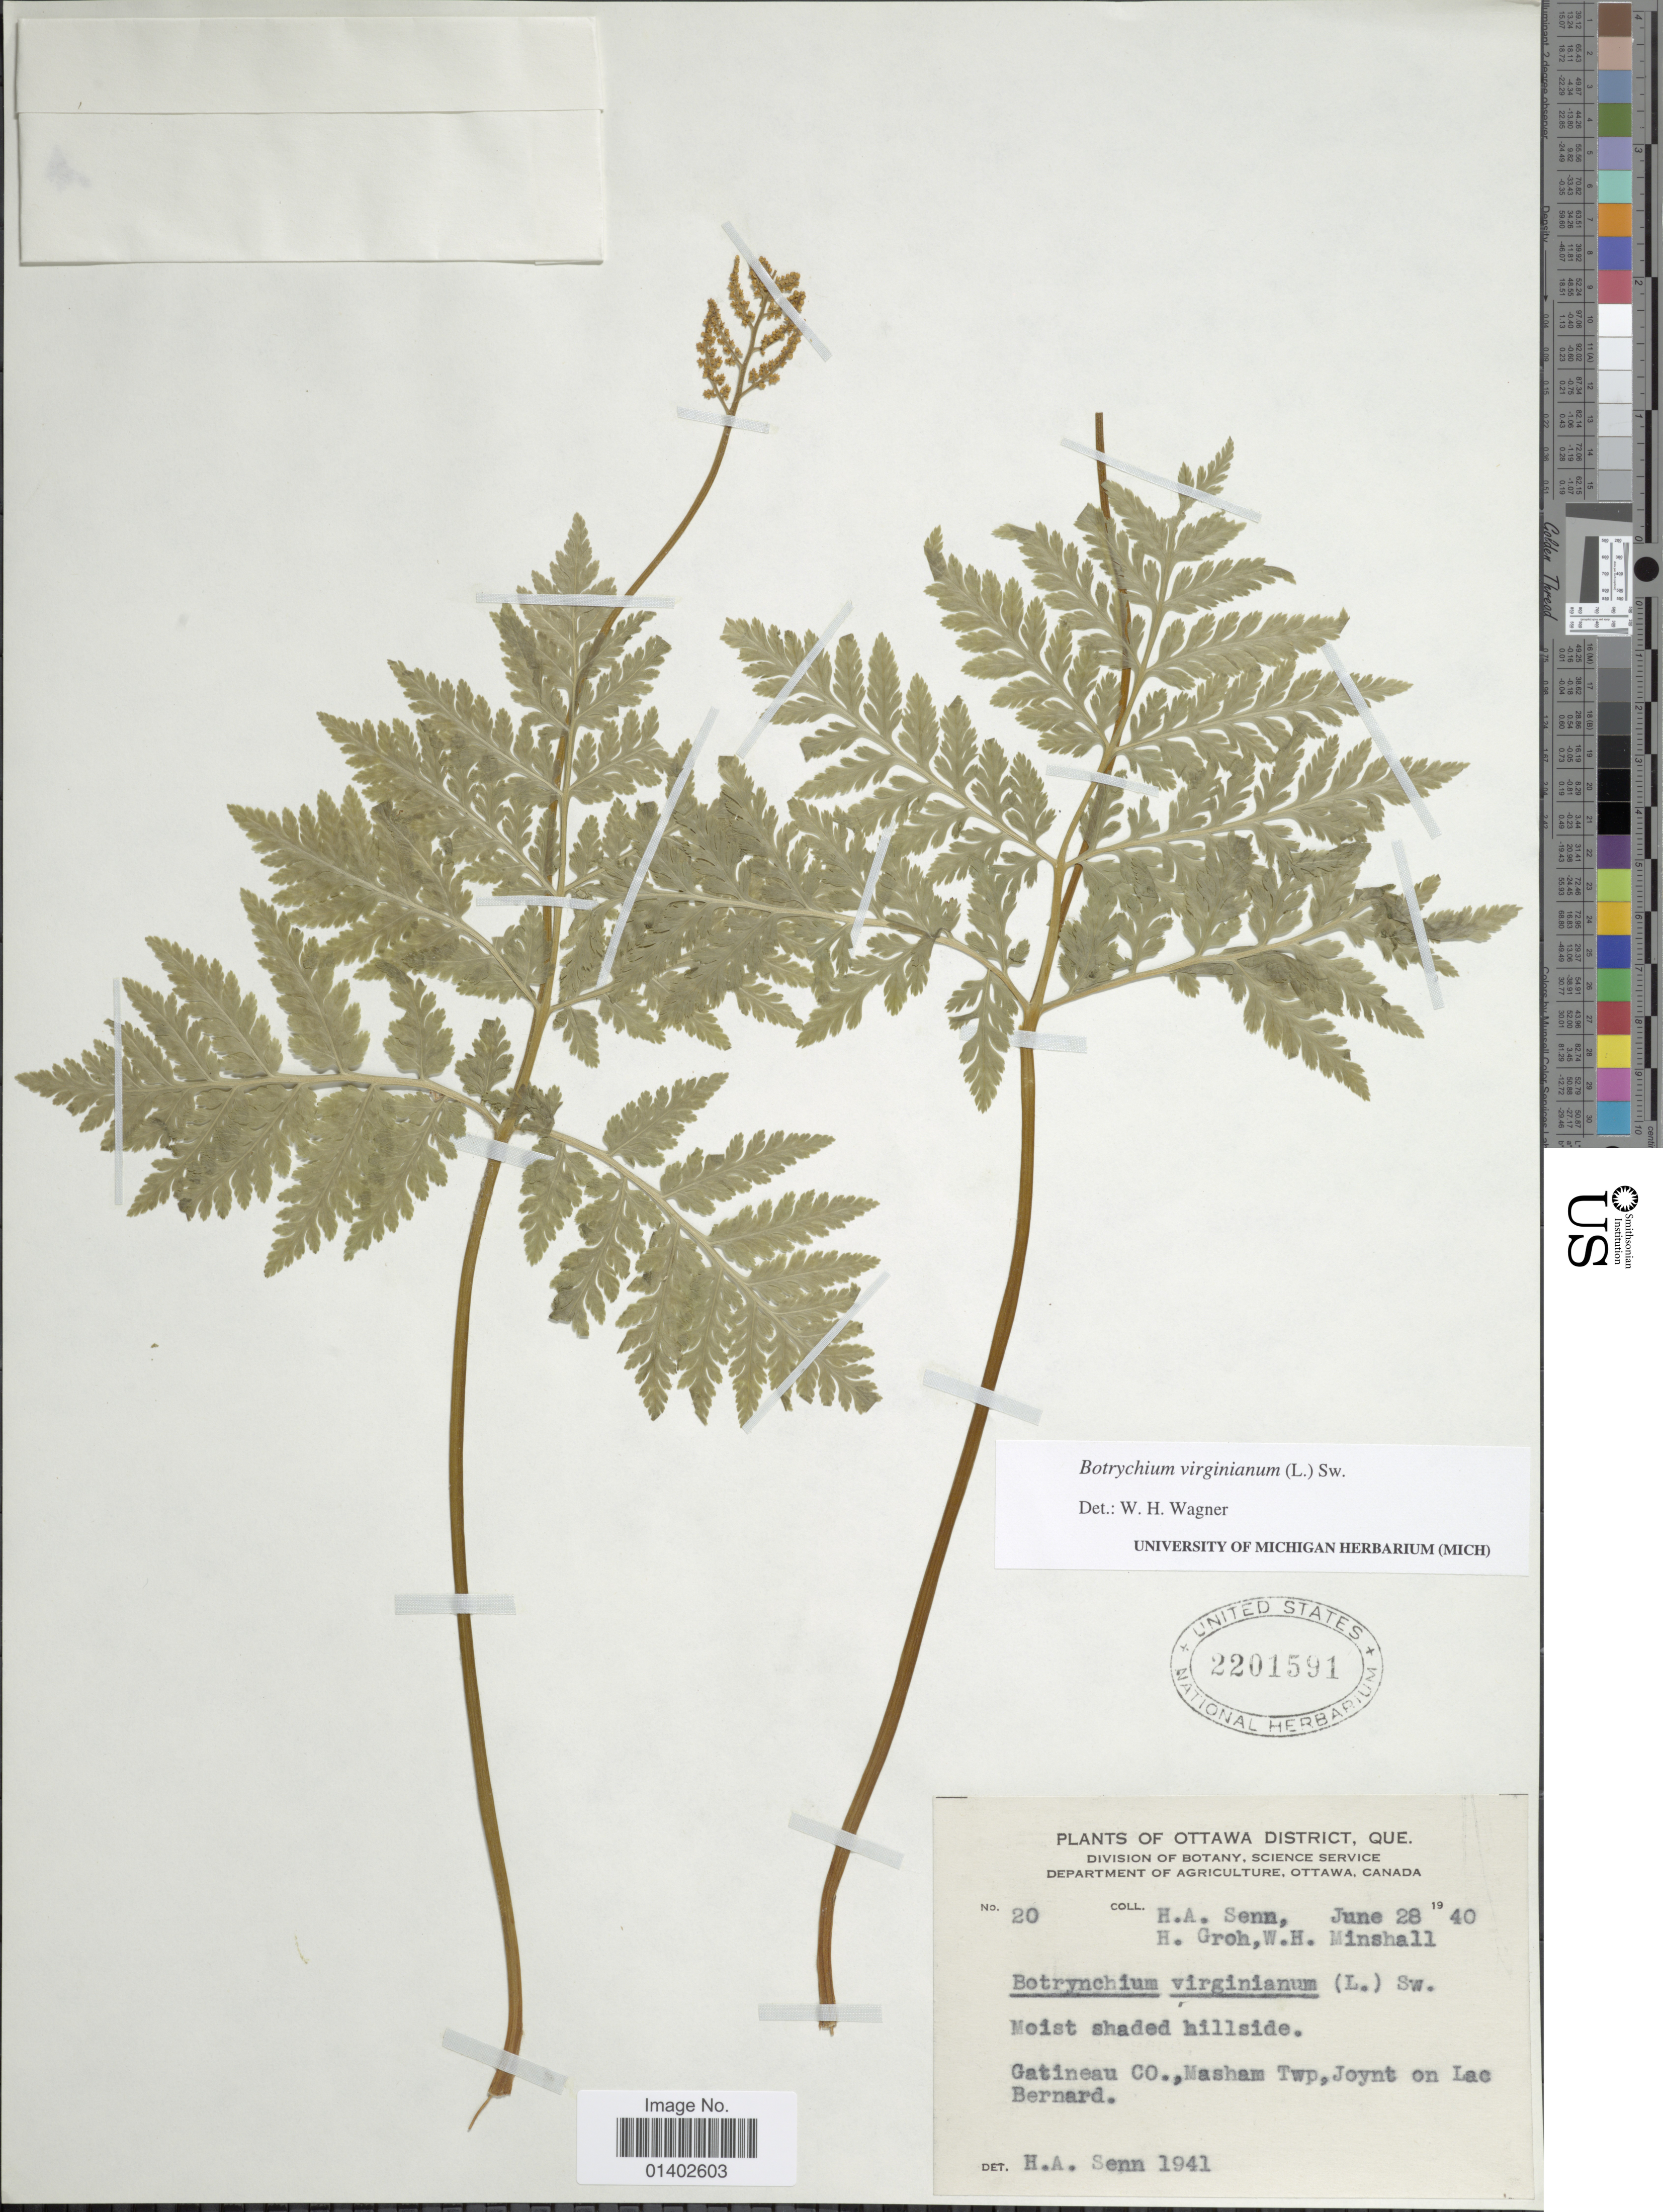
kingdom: Plantae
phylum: Tracheophyta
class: Polypodiopsida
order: Ophioglossales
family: Ophioglossaceae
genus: Botrychium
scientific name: Botrychium virginianum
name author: (L.) Sw.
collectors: H. Senn, H. Groh & W. Minshall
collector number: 20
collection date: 1940-06-28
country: Canada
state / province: Quebec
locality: Ottawa District, mGatineau Co., Masham Twp, Joynt on Lac Bernard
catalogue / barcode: US 2201591